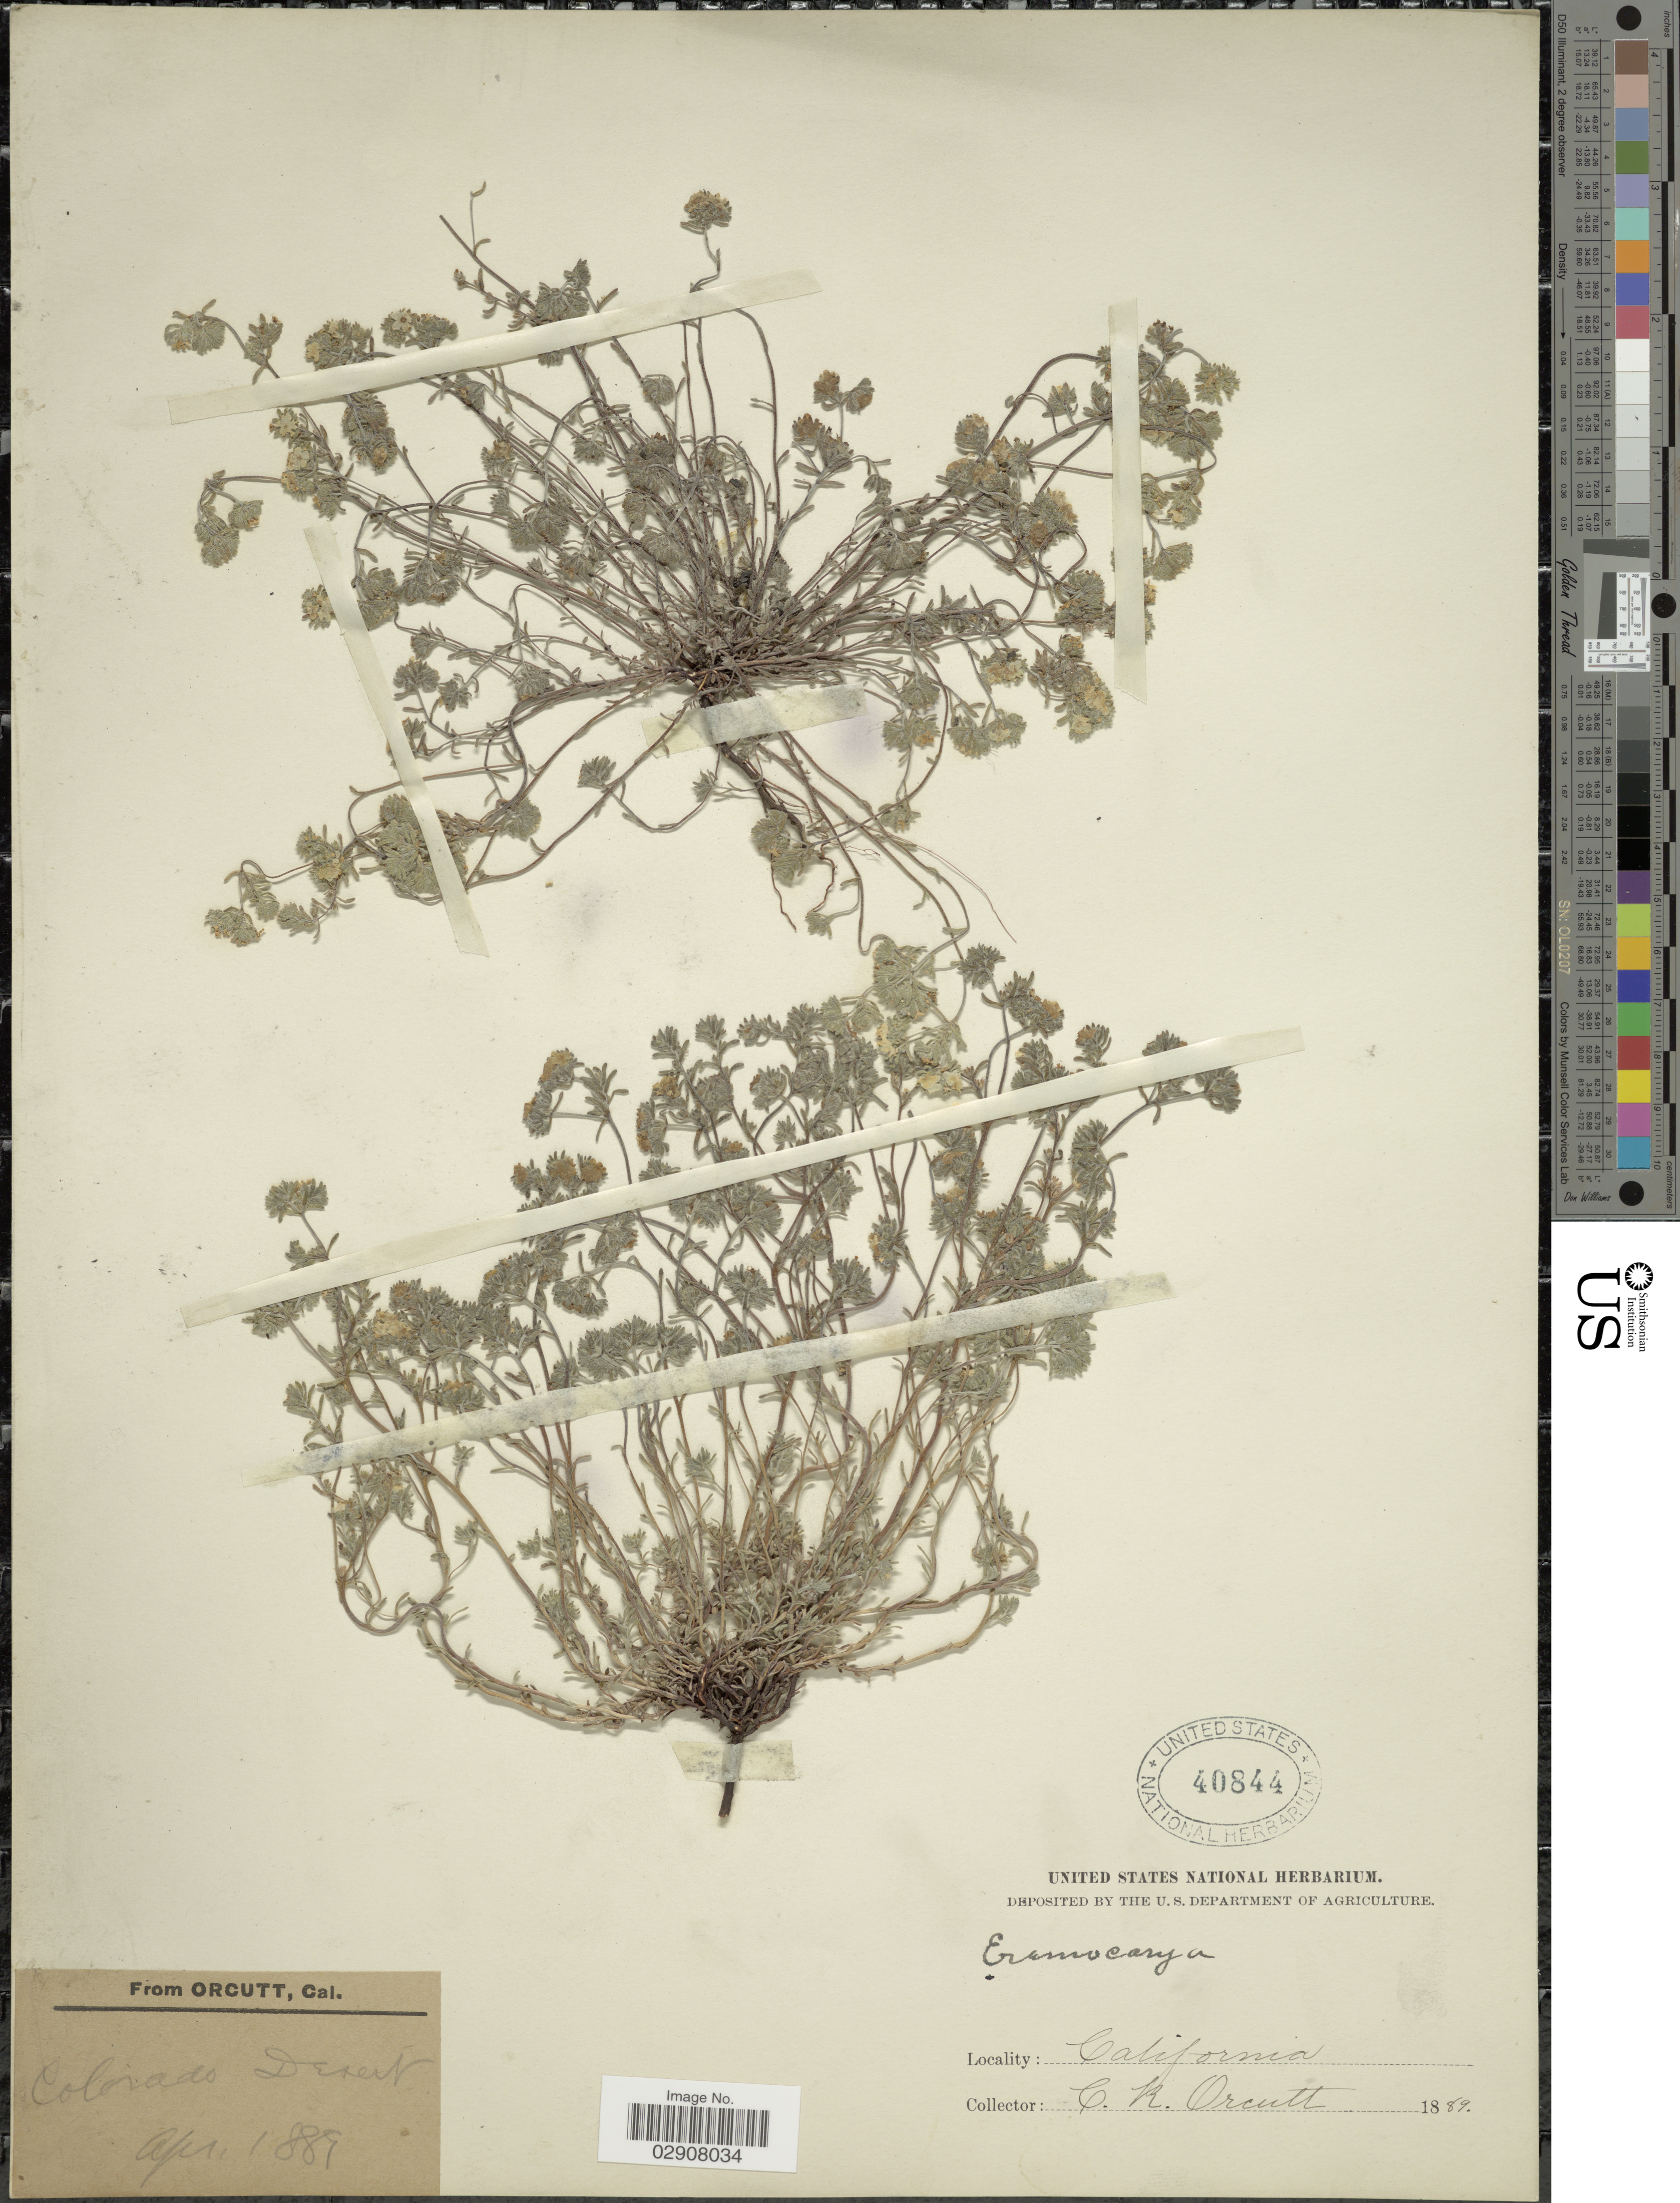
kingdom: Plantae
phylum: Tracheophyta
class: Magnoliopsida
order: Boraginales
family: Boraginaceae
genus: Cryptantha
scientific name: Cryptantha micrantha var. lepida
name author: (A. Gray) I.M. Johnst.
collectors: C. R. Orcutt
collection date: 1889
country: United States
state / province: California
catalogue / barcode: US 40844